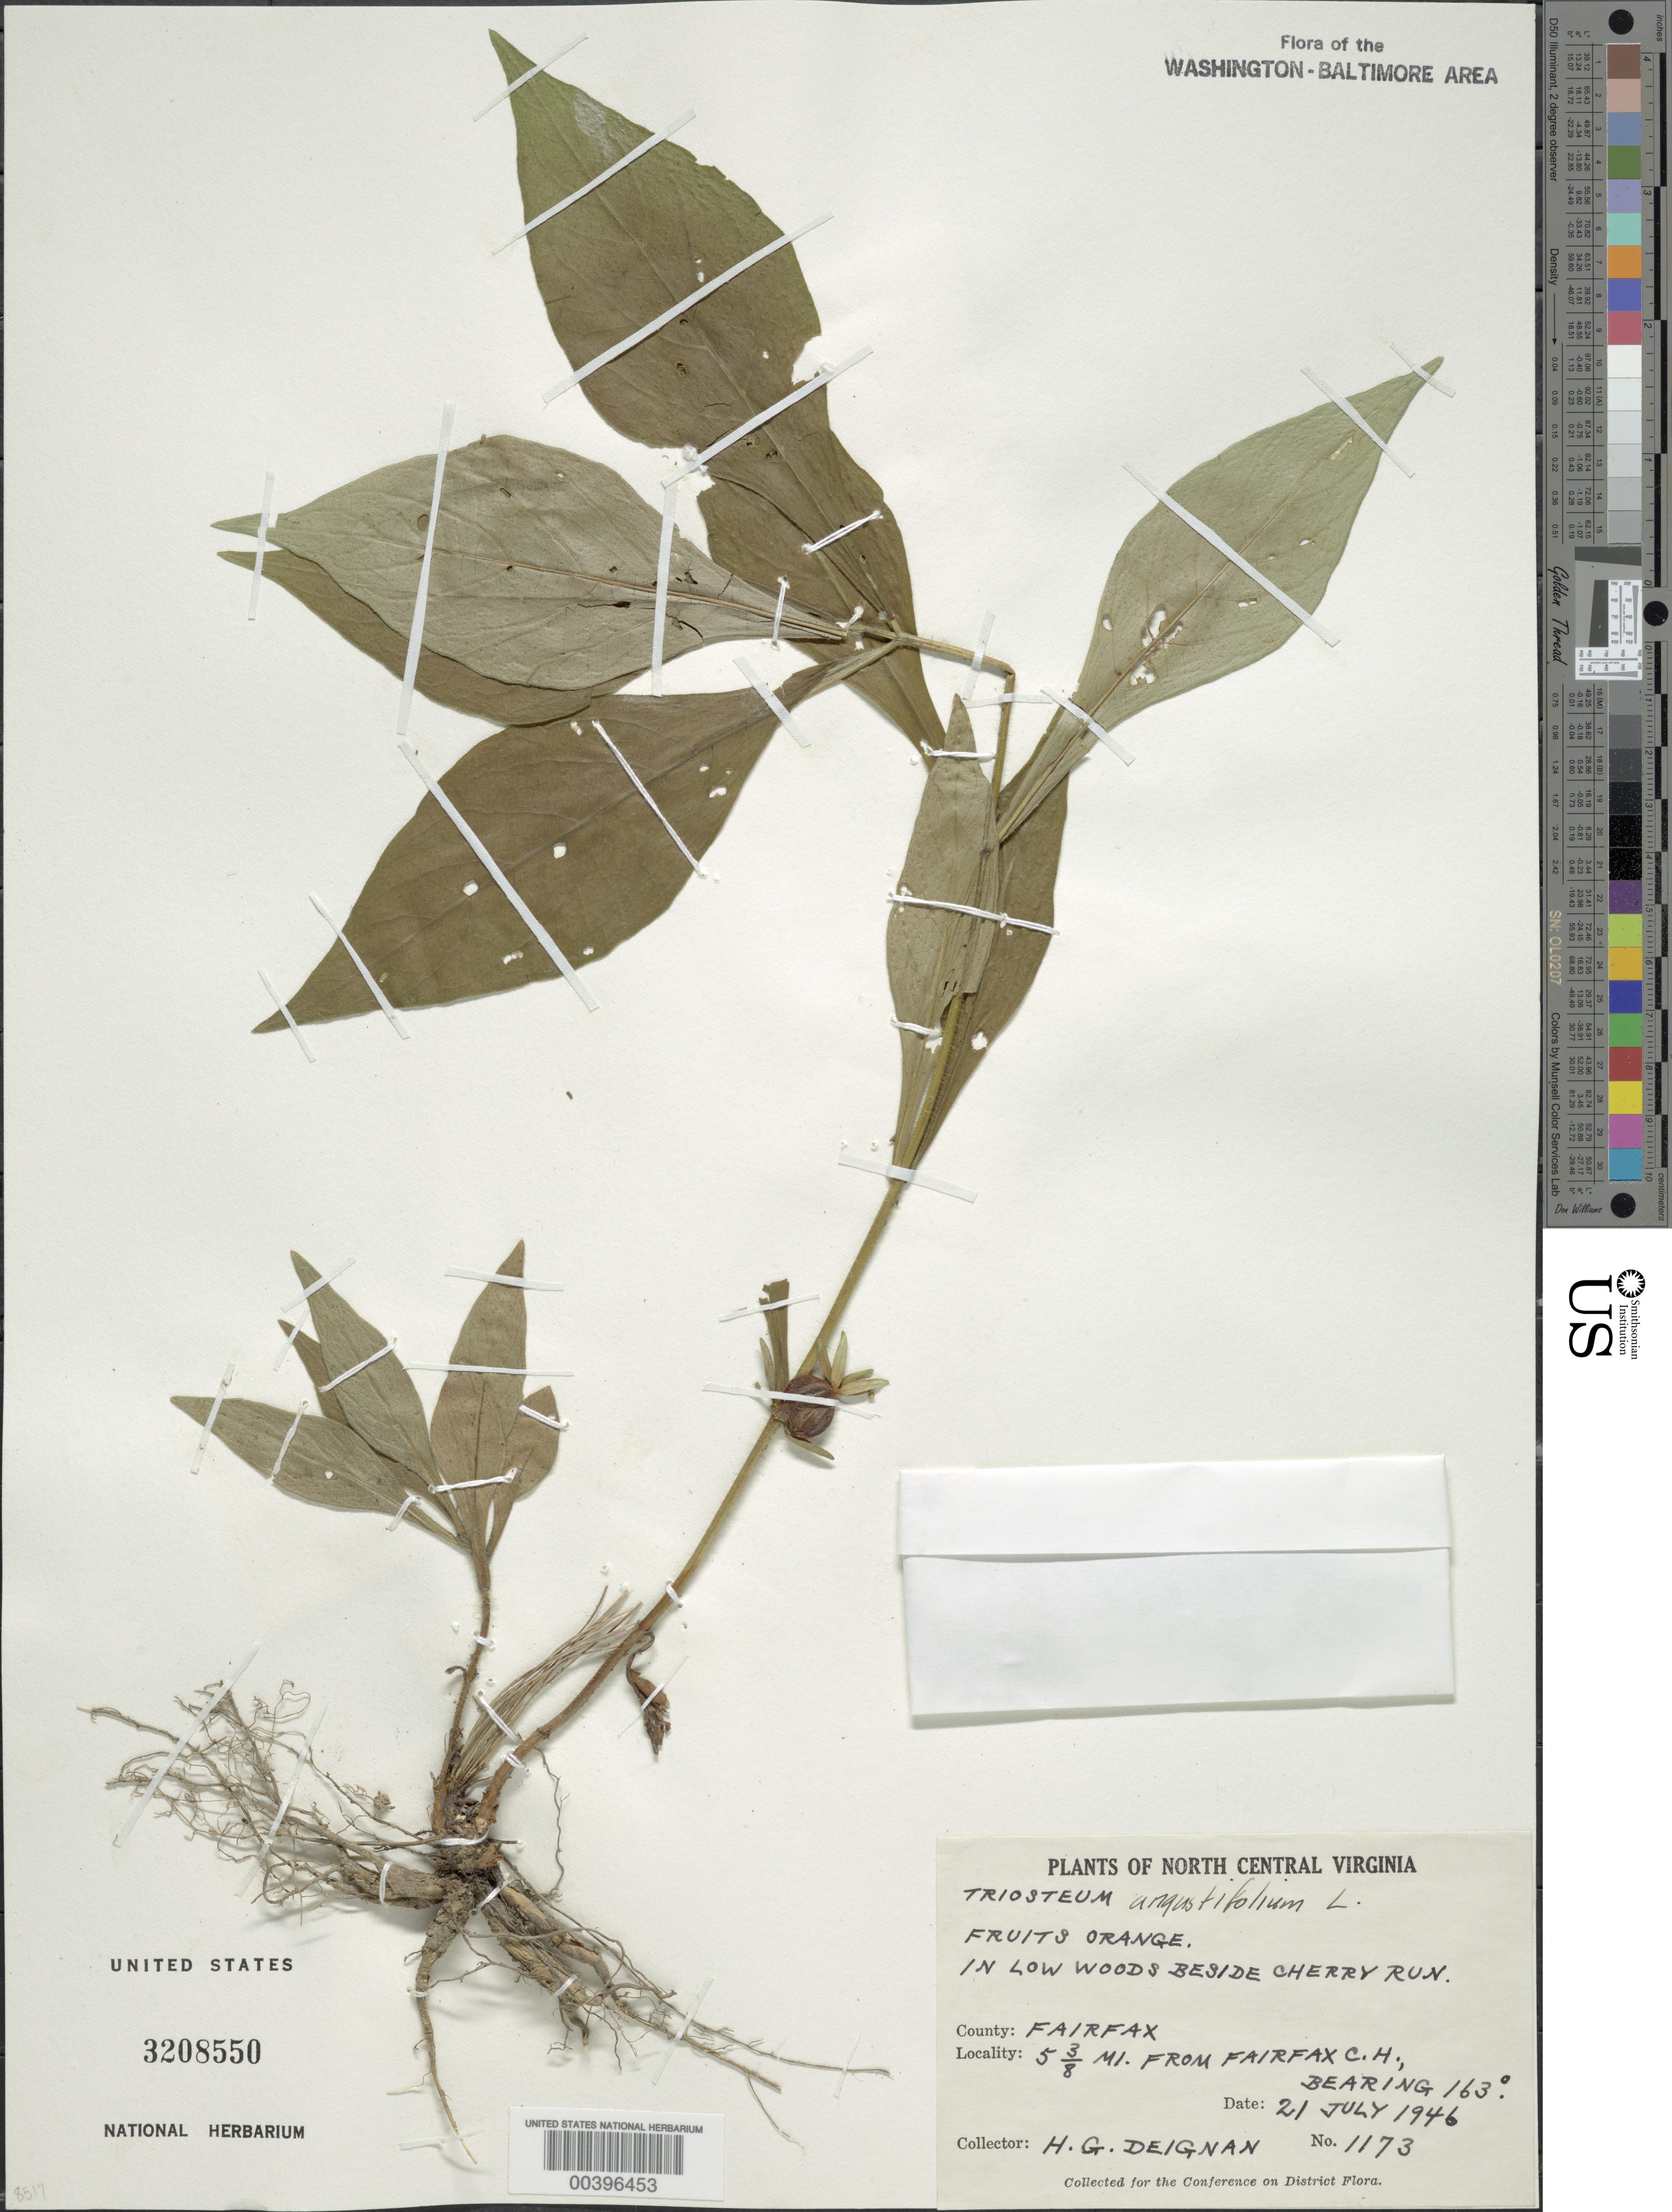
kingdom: Plantae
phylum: Tracheophyta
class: Magnoliopsida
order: Dipsacales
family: Caprifoliaceae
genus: Triosteum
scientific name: Triosteum angustifolium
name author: L.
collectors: H. Deignan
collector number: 1173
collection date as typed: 21 Jul 1946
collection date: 1946-07-21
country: United States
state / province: Virginia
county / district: Fairfax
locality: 5 3/8 M from Fairfax County Court House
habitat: In low woods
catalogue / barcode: US 3208550